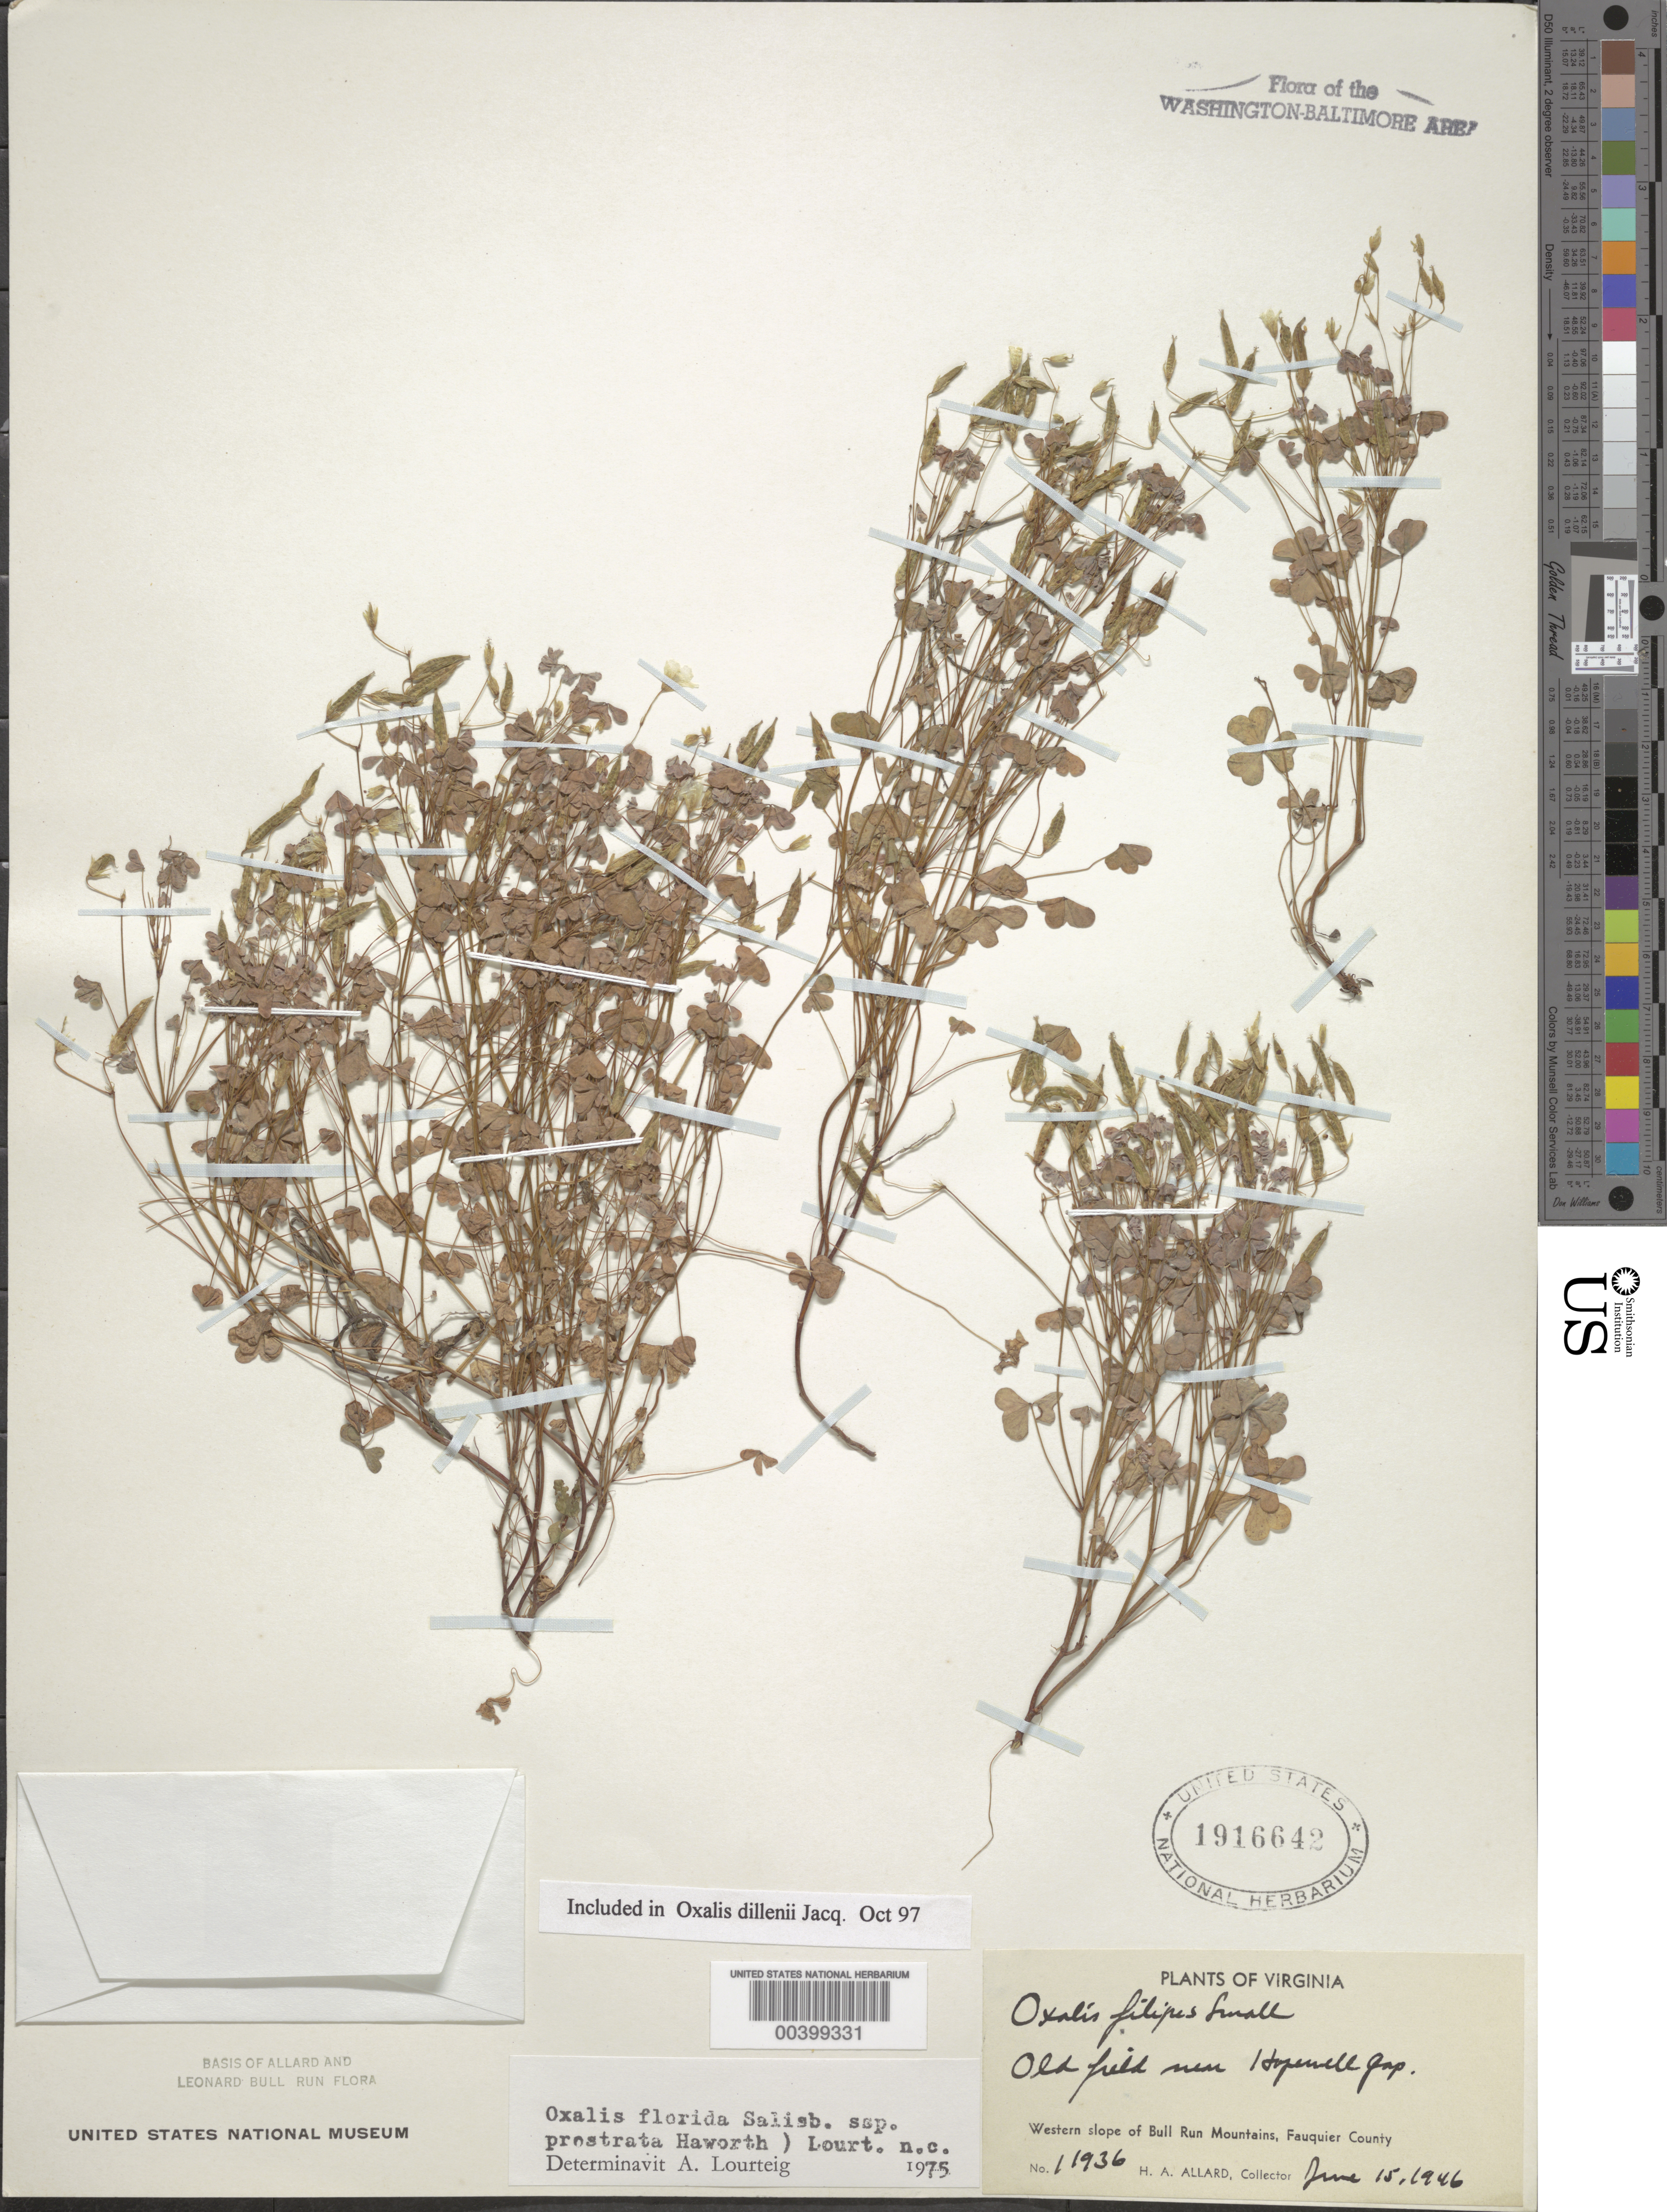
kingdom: Plantae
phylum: Tracheophyta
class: Magnoliopsida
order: Oxalidales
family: Oxalidaceae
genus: Oxalis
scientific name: Oxalis dillenii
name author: Jacq.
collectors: H. A. Allard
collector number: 11936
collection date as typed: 15 Jun 1946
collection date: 1946-06-15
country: United States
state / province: Virginia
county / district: Fauquier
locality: Hopewell Gap vicinity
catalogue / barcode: US 1916642